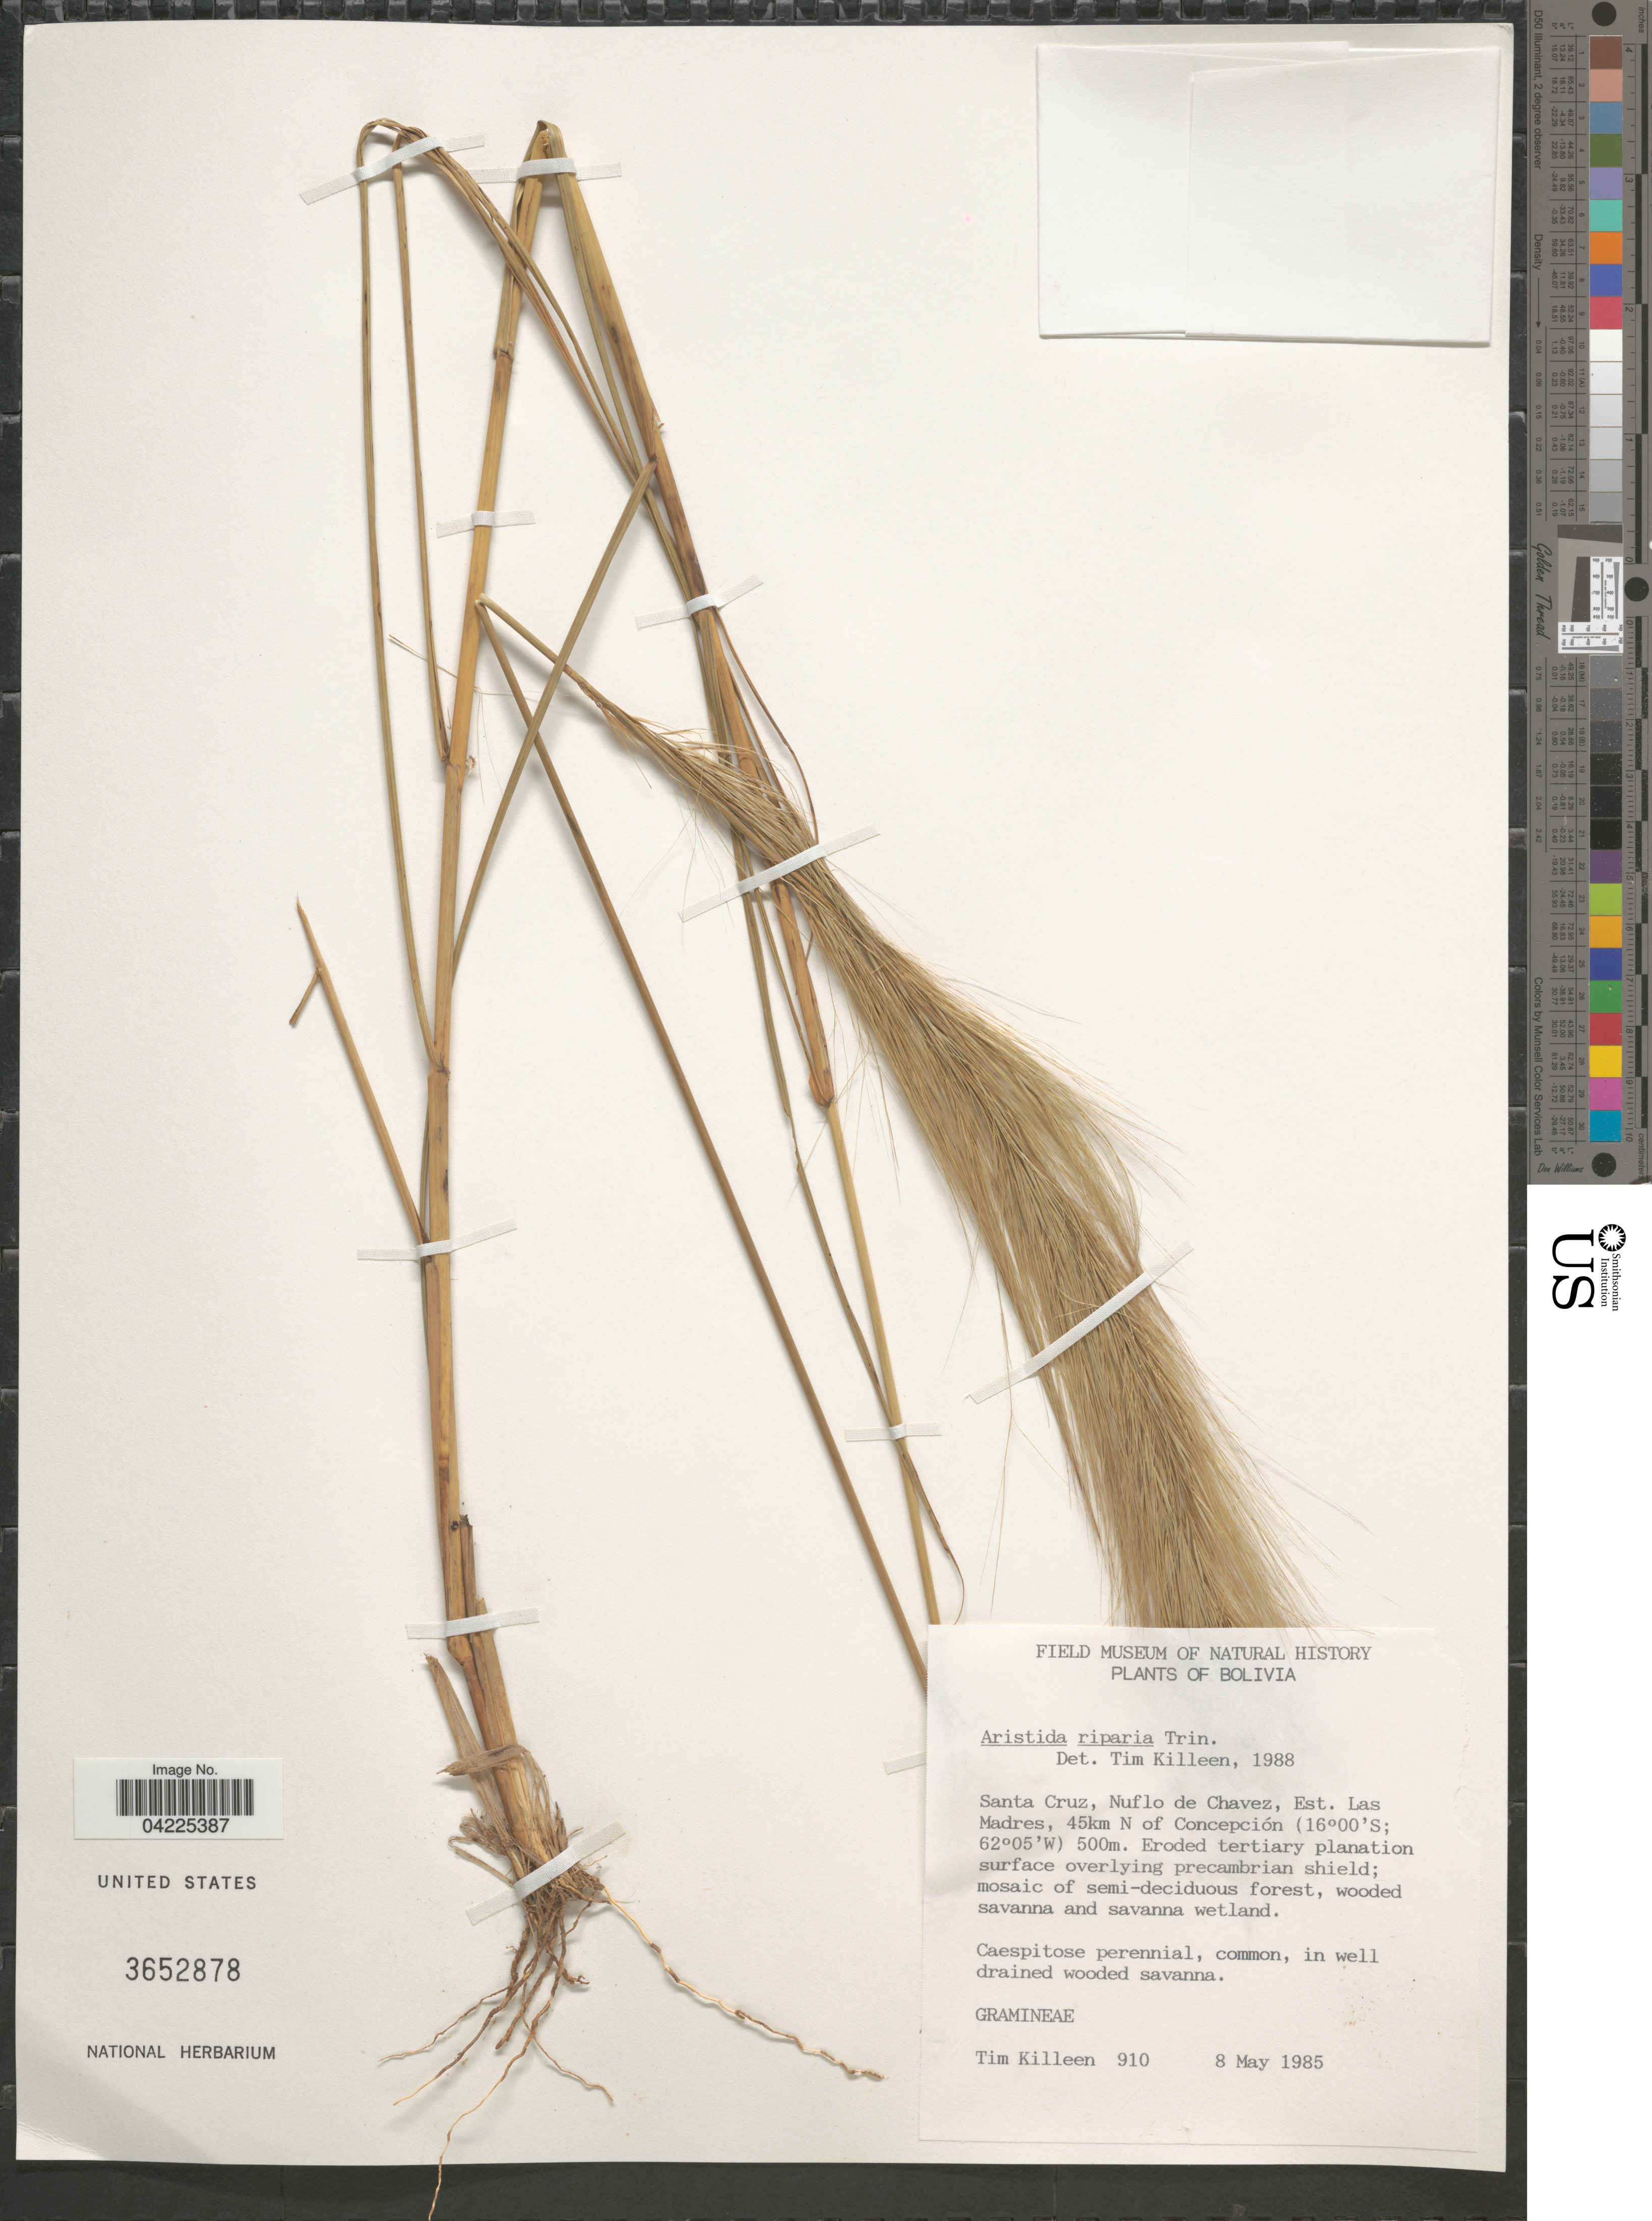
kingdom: Plantae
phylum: Tracheophyta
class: Liliopsida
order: Poales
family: Poaceae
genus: Aristida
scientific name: Aristida riparia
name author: Trin.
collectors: T. J. Killeen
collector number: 910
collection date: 1985-05-08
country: Bolivia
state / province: Santa Cruz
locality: Santa Cruz, Nuflo de Chavez, Est. Las Madres, 45km N of Concepción.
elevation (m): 500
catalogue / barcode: US 3652878